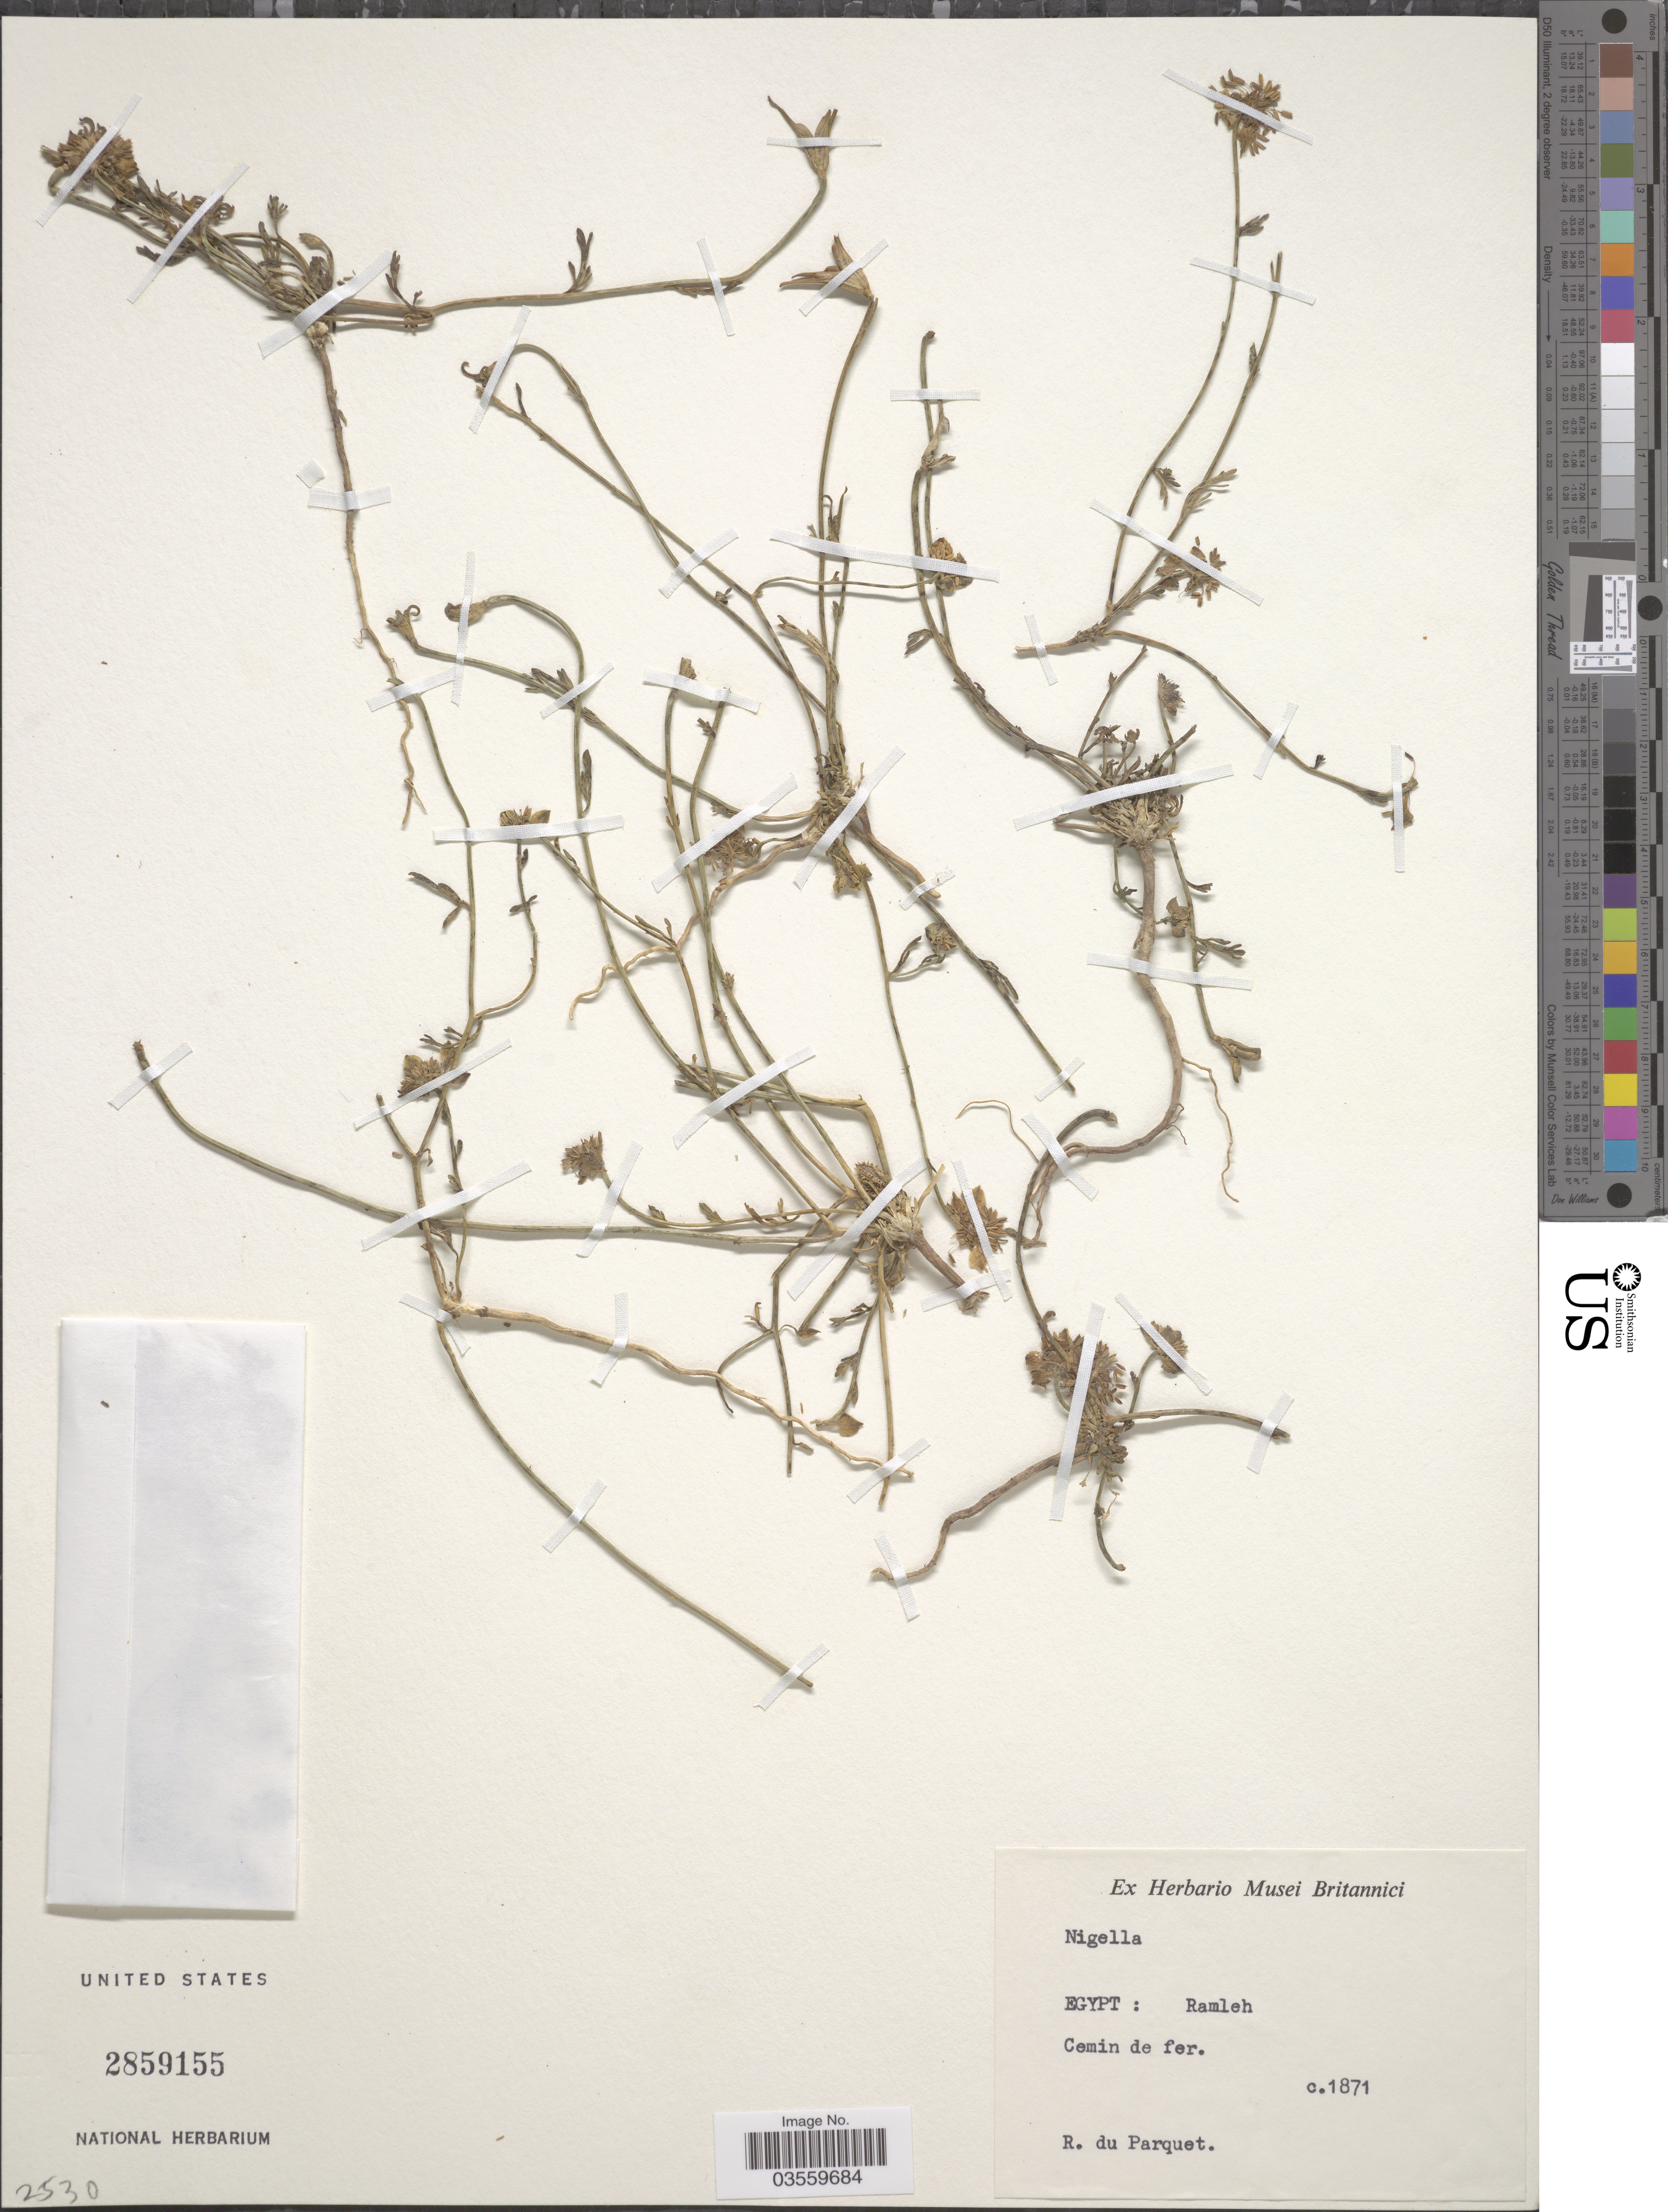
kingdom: Plantae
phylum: Tracheophyta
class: Magnoliopsida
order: Ranunculales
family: Ranunculaceae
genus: Nigella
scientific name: Nigella sp.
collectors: R. Parquet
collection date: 1871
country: Egypt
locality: Ramleh. Cemin de fer.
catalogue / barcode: US 2859155